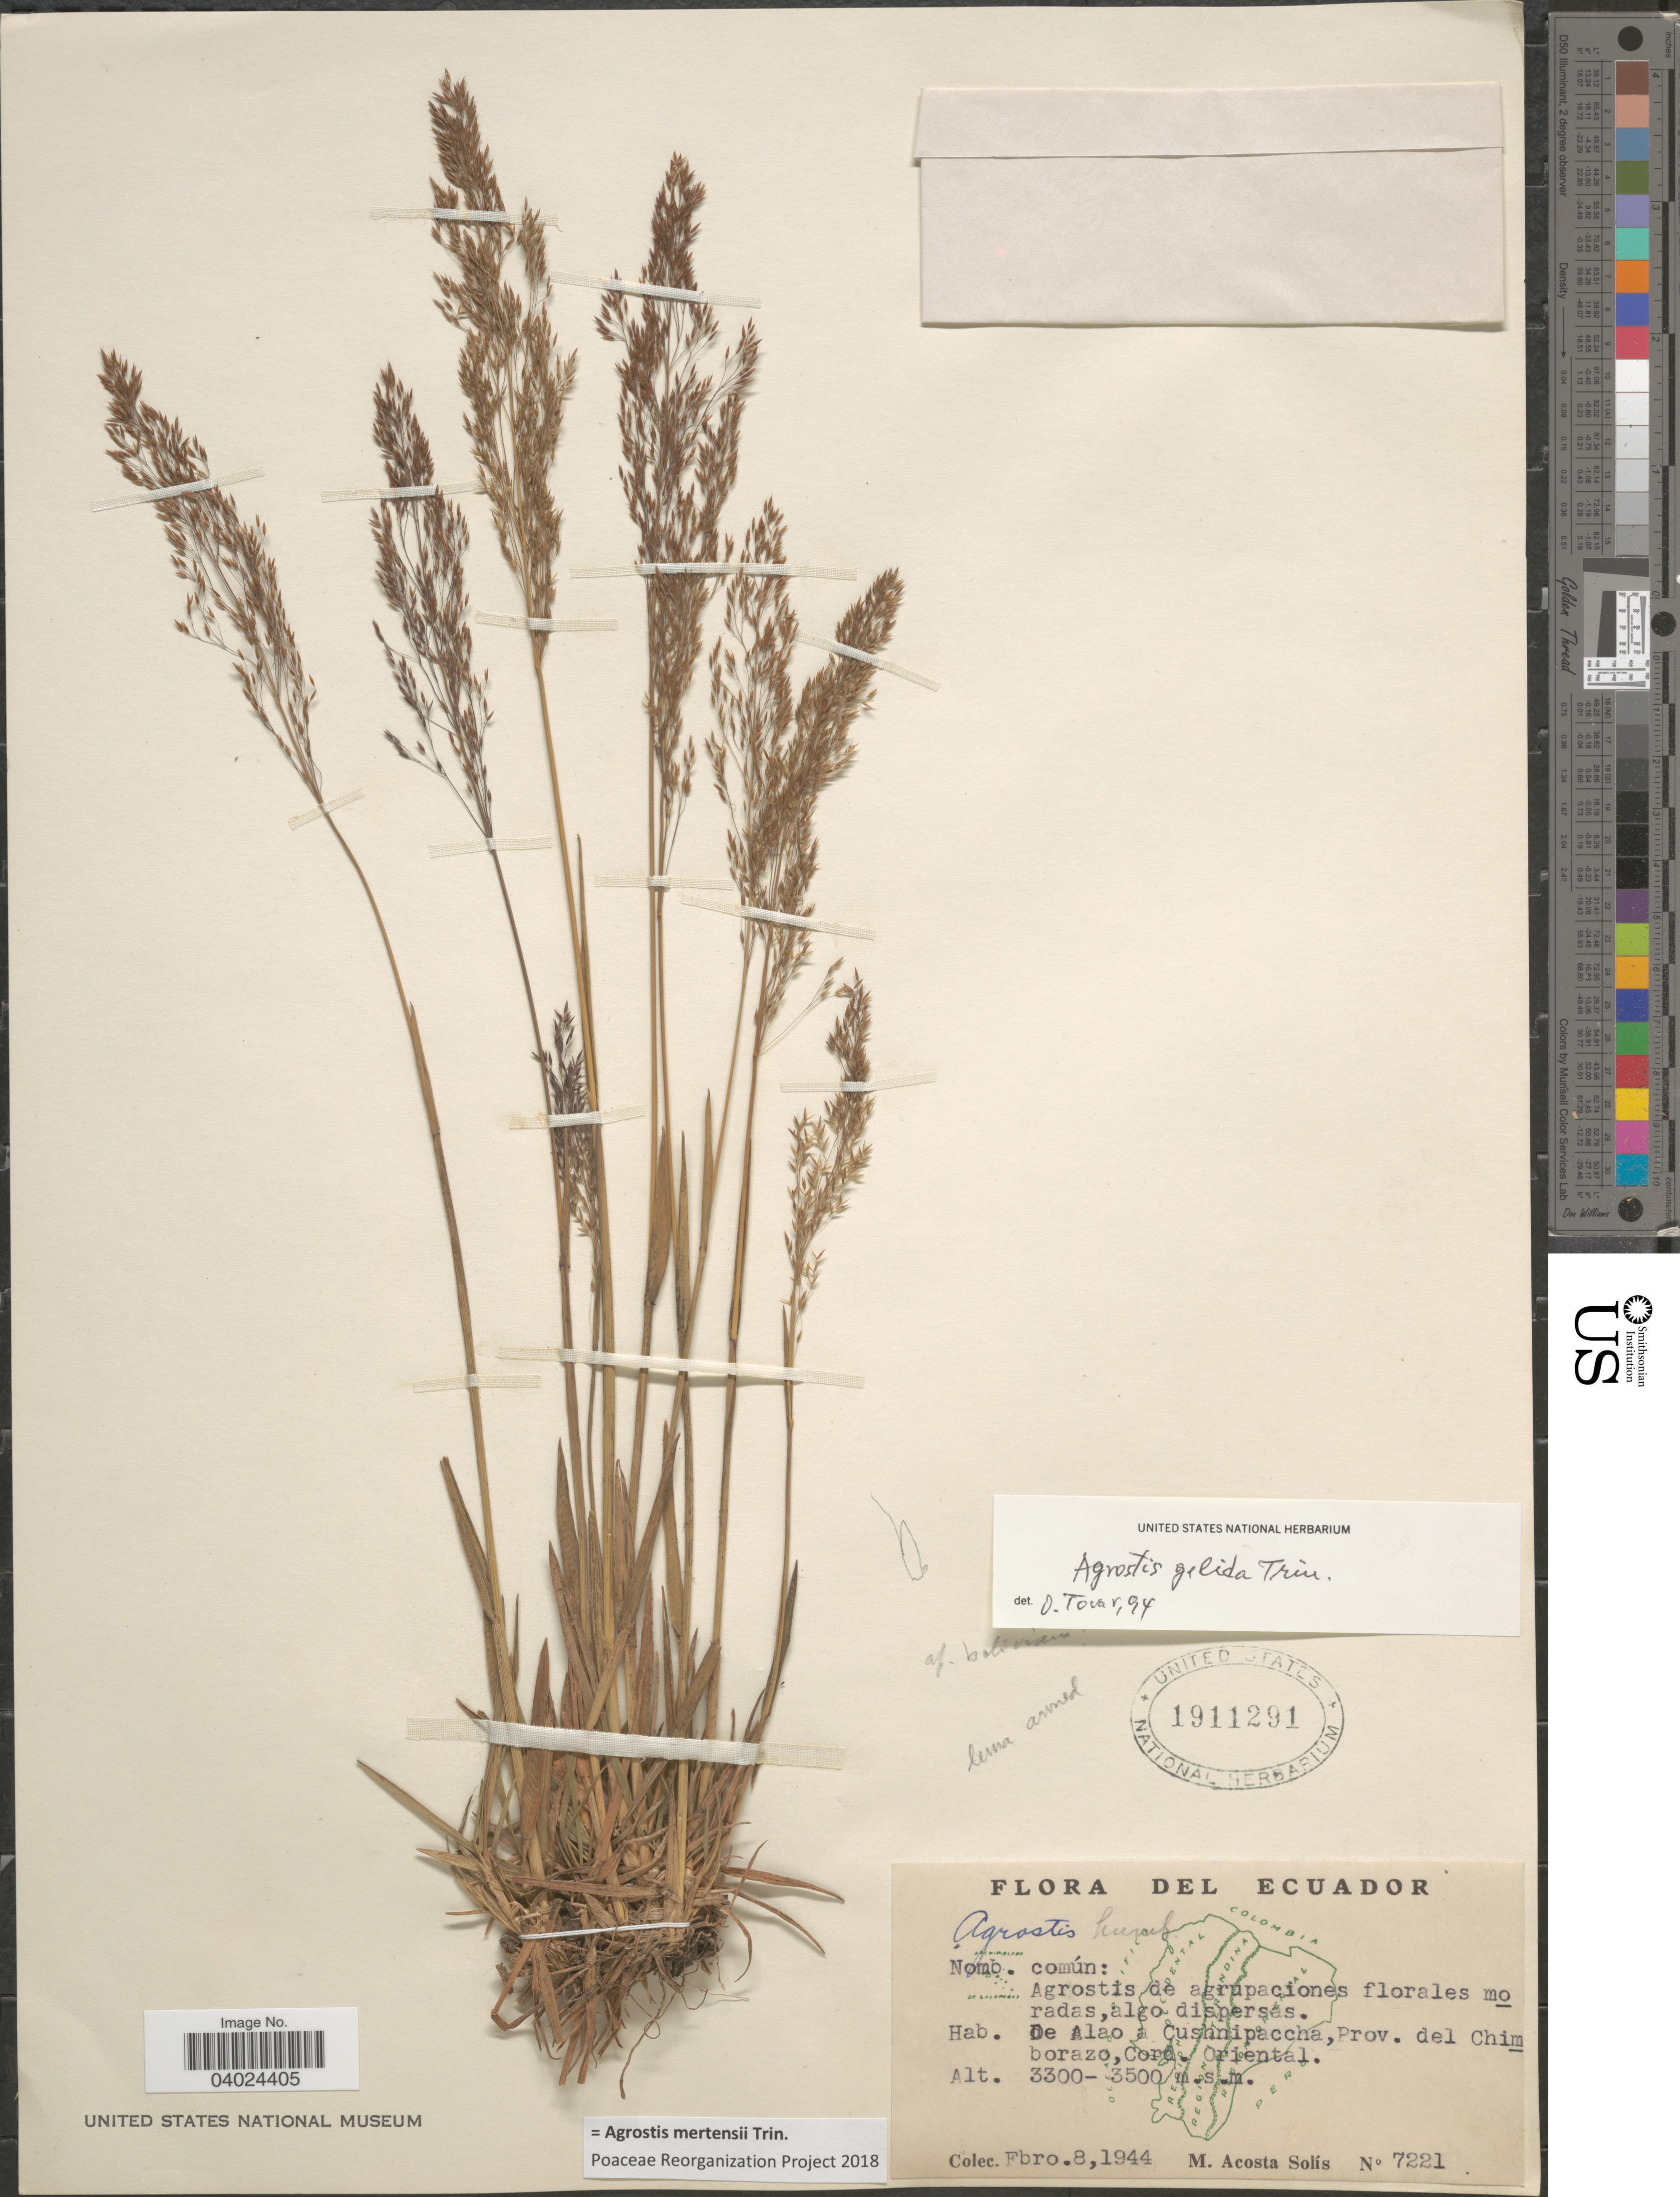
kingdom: Plantae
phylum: Tracheophyta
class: Liliopsida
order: Poales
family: Poaceae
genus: Agrostis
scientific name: Agrostis mertensii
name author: Trin.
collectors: M. Acosta Solis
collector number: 7221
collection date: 1944-02-08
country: Ecuador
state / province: Chimborazo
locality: De Alao a Cushnipaccha,Prov. del Chimborazo,Cord. Oriental.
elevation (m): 3300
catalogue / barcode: US 1911291